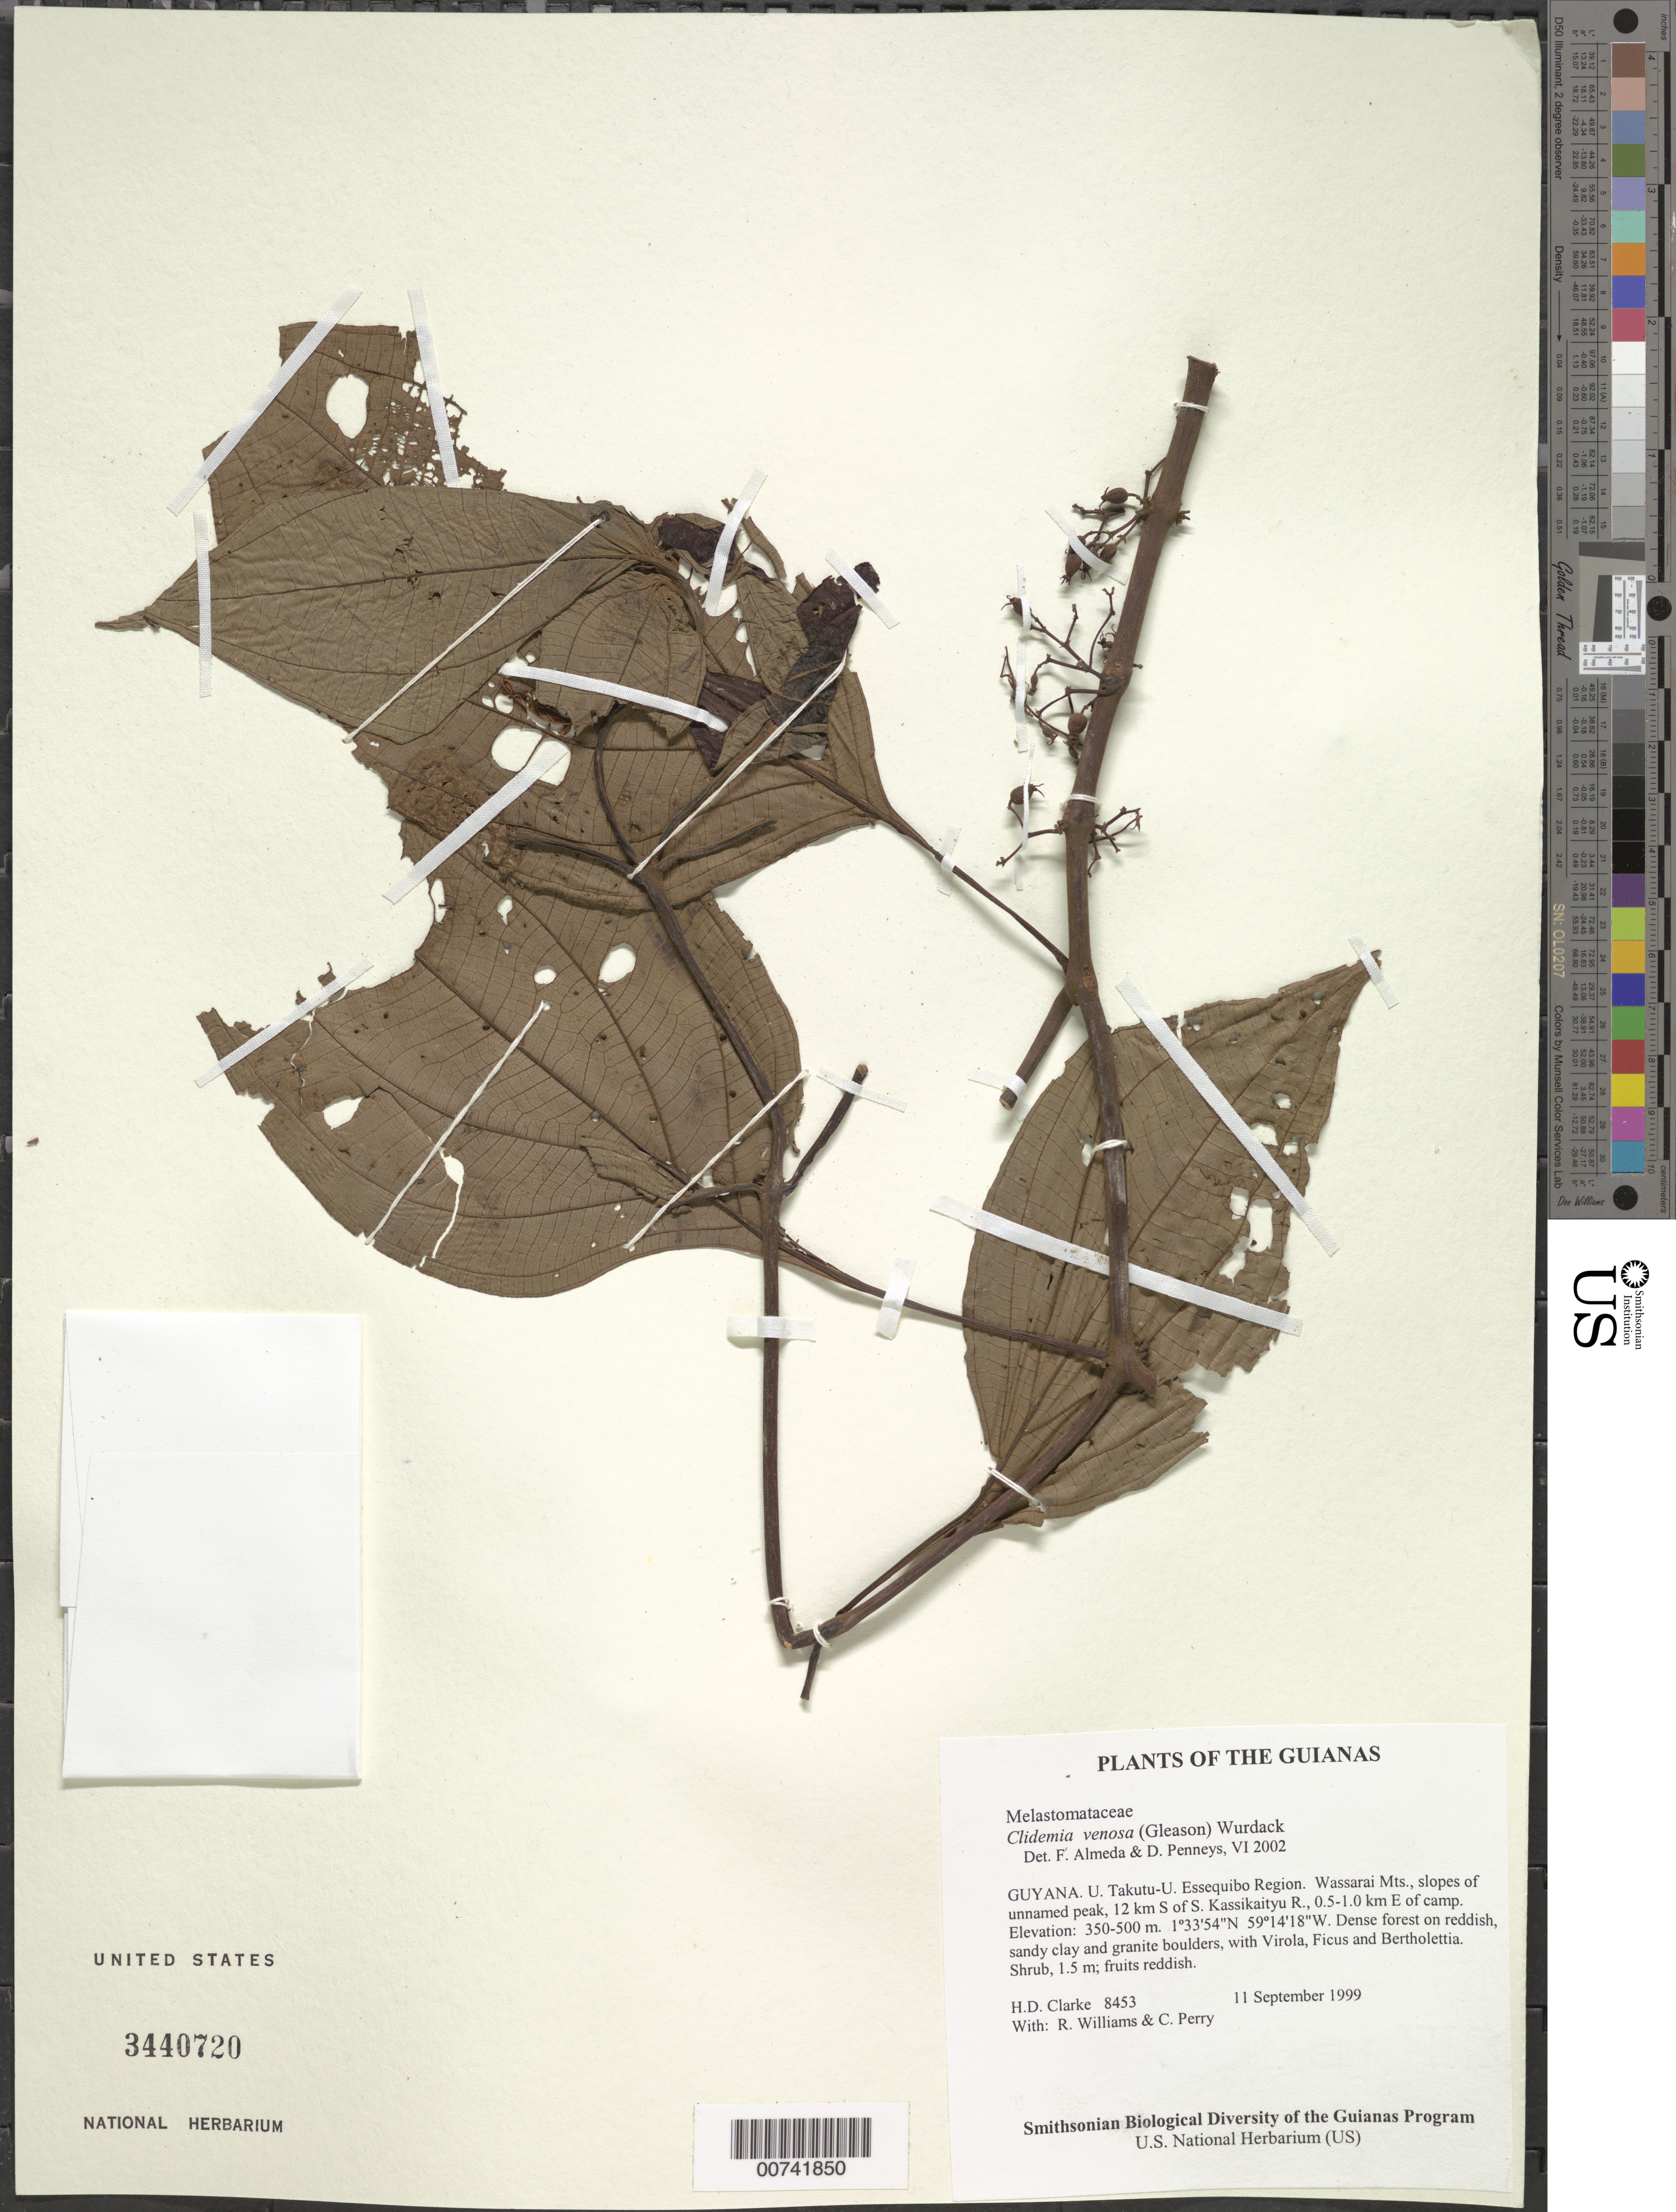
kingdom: Plantae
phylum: Tracheophyta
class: Magnoliopsida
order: Myrtales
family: Melastomataceae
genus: Clidemia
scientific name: Clidemia venosa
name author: (Gleason) Wurdack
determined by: Almeda, F.; Penneys, D. S.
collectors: H. D. Clarke, R. Williams & C. Perry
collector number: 8453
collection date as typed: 11 September 1999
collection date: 1999-09-11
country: Guyana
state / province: U. Takutu-U. Essequibo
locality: Wassarai Mts., slopes of unnamed peak, 12 km S of S. Kassikaityu R., 0.5-1.0 km E of camp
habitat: Dense forest on reddish, sandy clay and granite boulders, with Virola, Ficus and Bertholettia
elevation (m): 350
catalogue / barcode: US 3440720